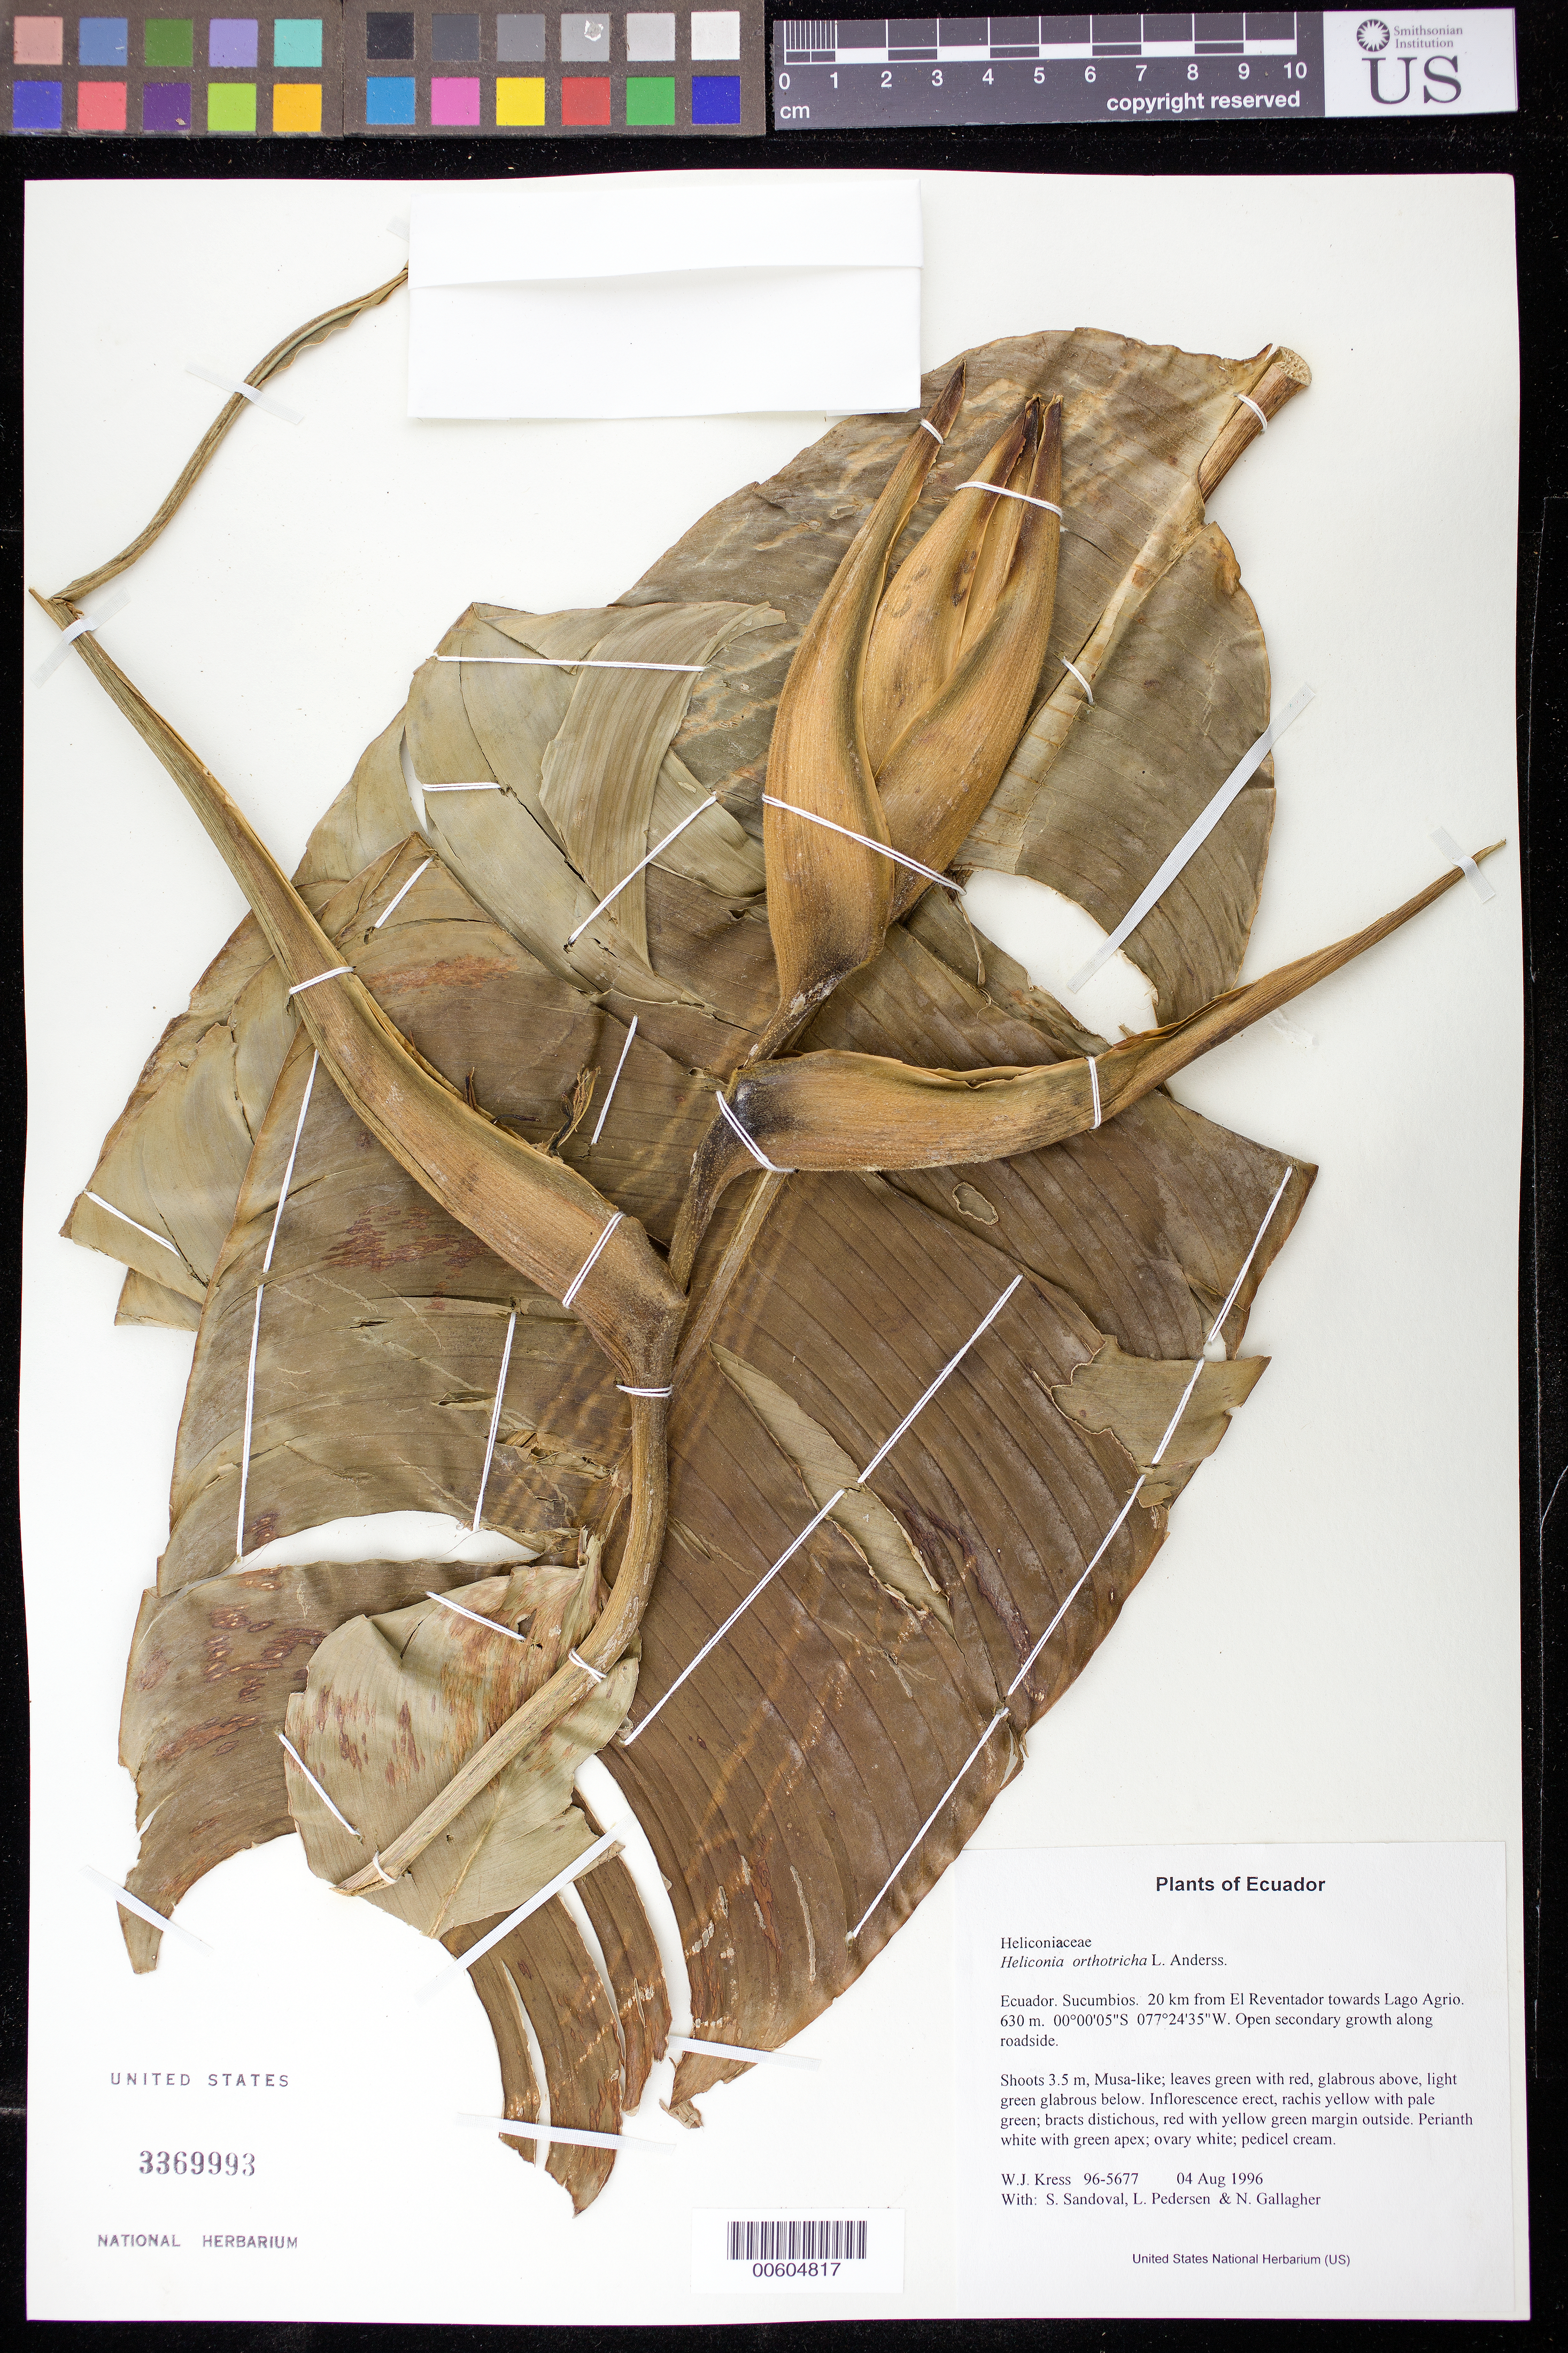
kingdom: Plantae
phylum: Tracheophyta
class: Liliopsida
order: Zingiberales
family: Heliconiaceae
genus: Heliconia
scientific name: Heliconia orthotricha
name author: L. Andersson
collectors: W. J. Kress, S. Sandoval, L. Pedersen & N. L. Gallagher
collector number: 96-5677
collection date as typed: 04 Aug 1996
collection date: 1996-08-04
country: Ecuador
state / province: Sucumbios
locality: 20 km from El Reventador towards Lago Agrio.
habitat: Open secondary growth along roadside.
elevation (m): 630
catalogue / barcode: US 3369993